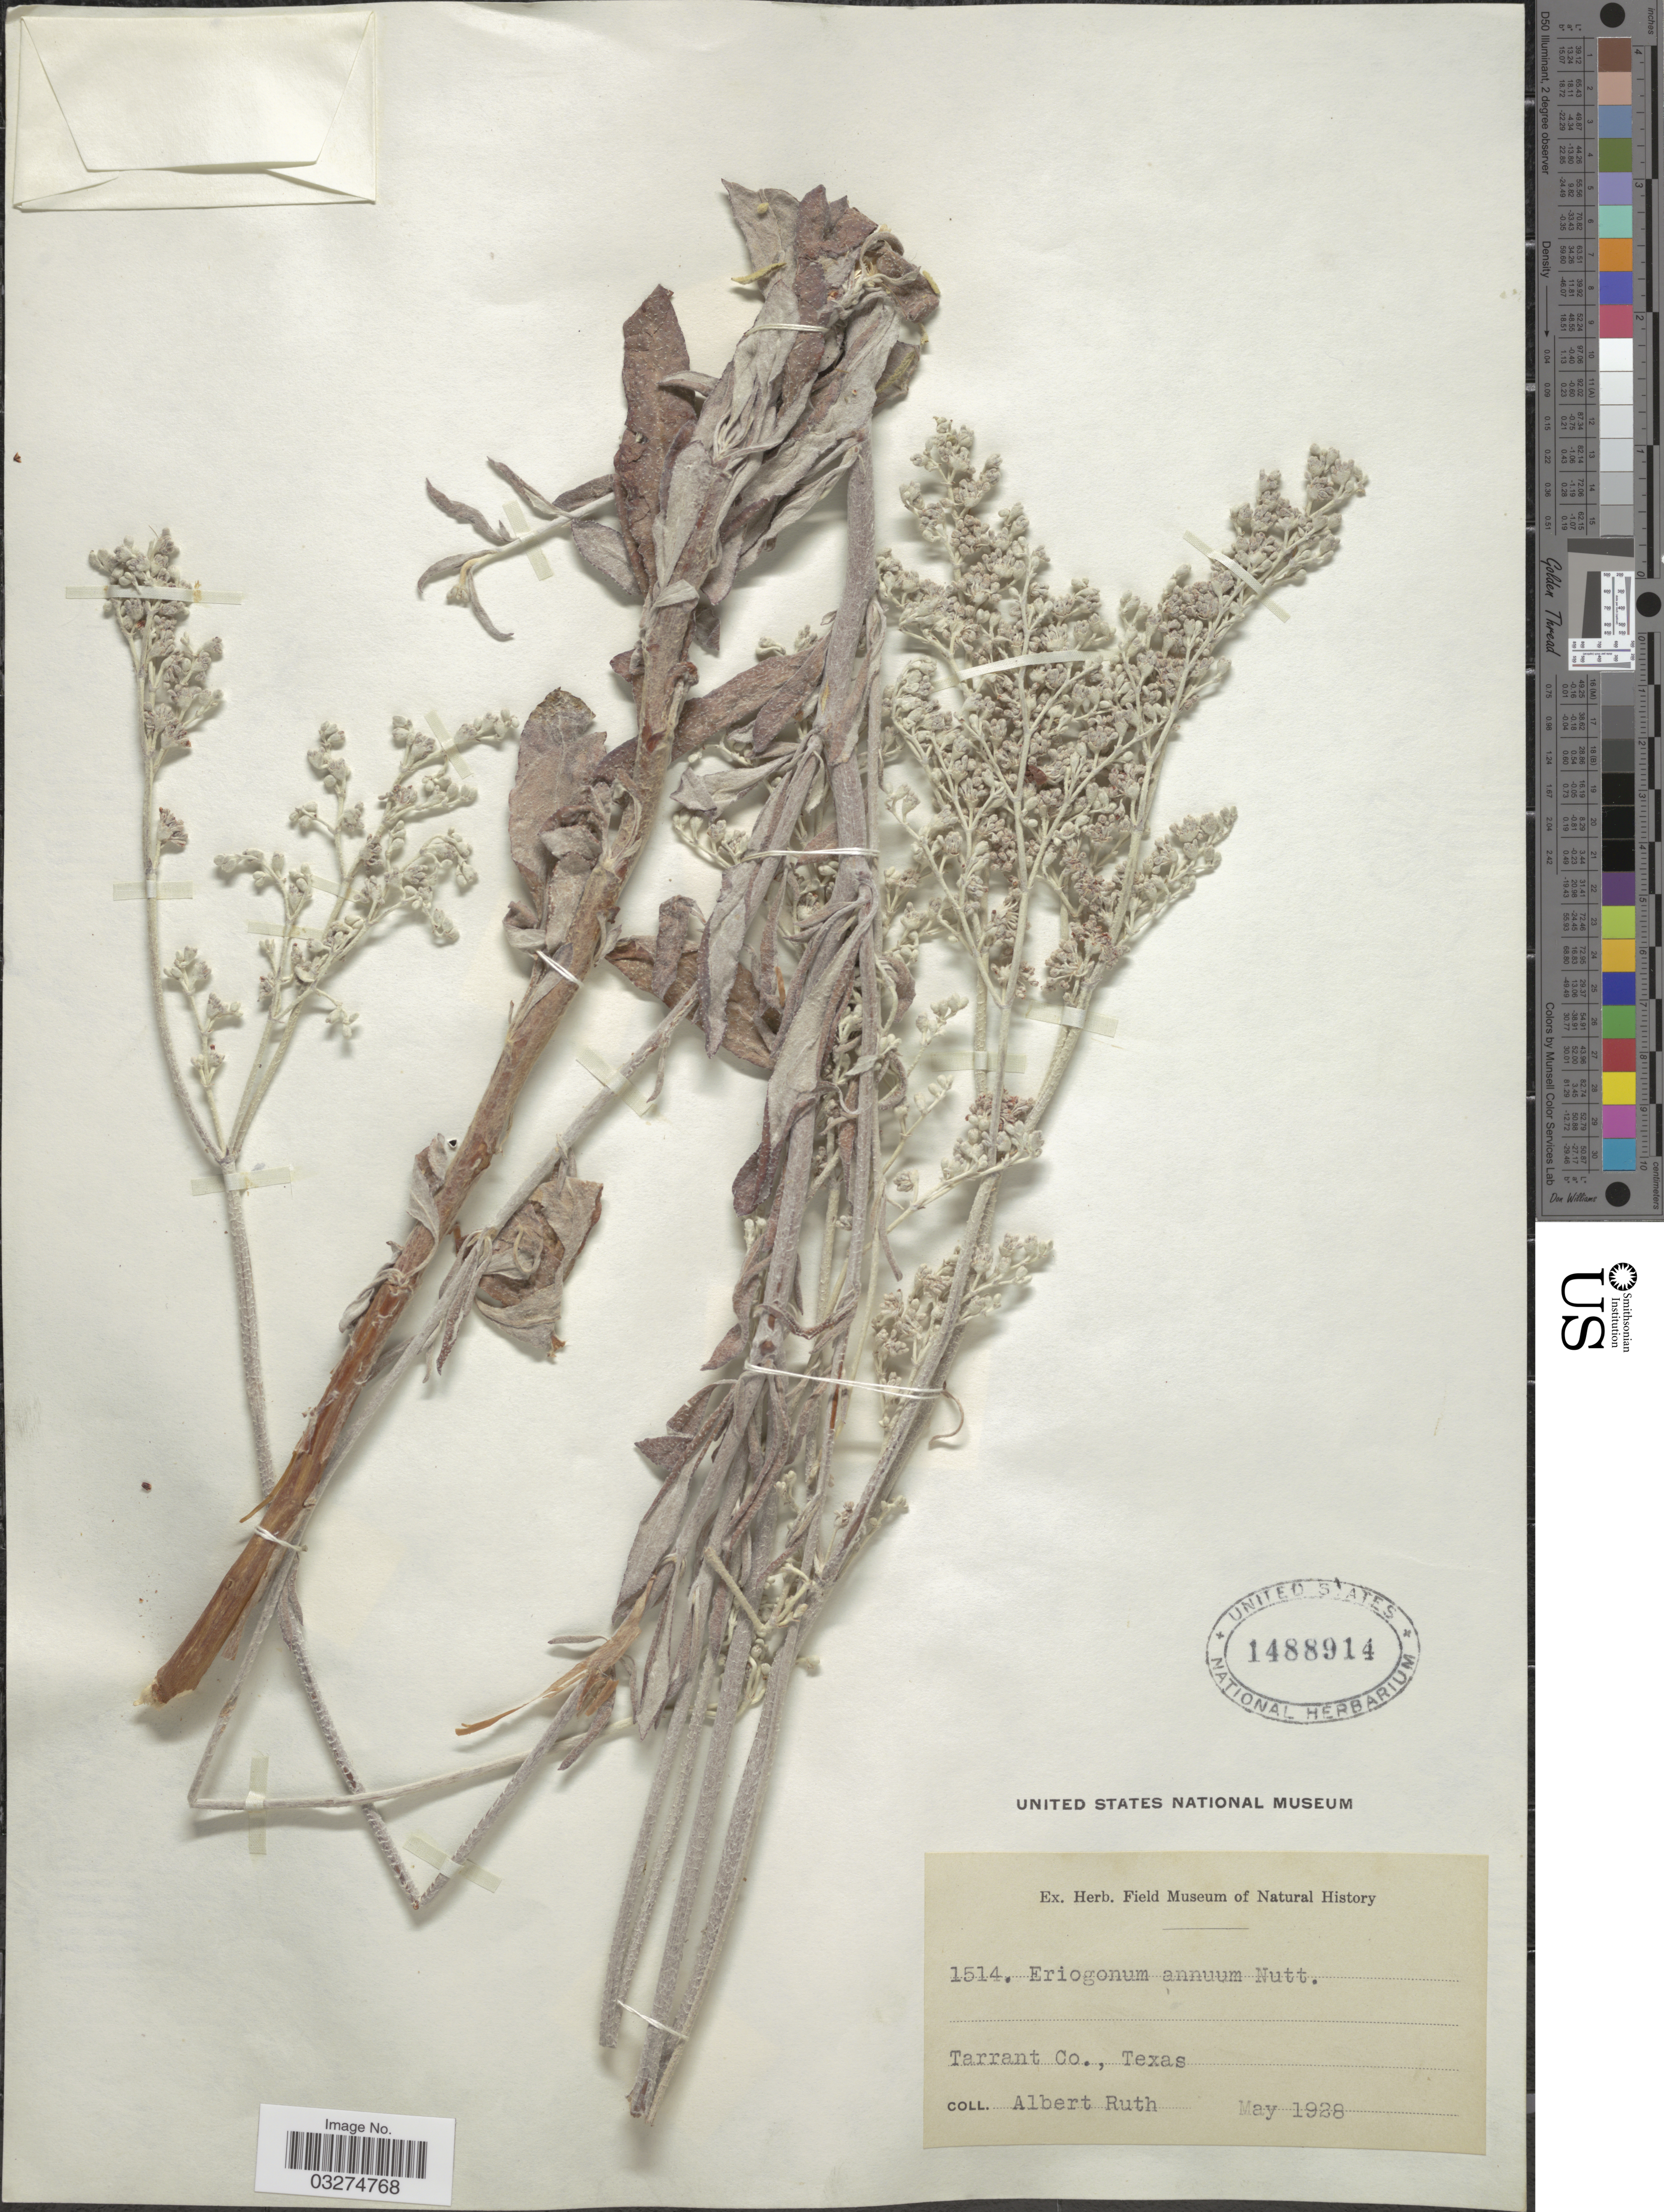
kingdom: Plantae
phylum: Tracheophyta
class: Magnoliopsida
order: Caryophyllales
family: Polygonaceae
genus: Eriogonum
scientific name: Eriogonum annuum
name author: Nutt.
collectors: A. Ruth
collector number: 1514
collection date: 1928-05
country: United States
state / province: Texas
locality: Tarrant Co.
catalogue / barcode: US 1488914